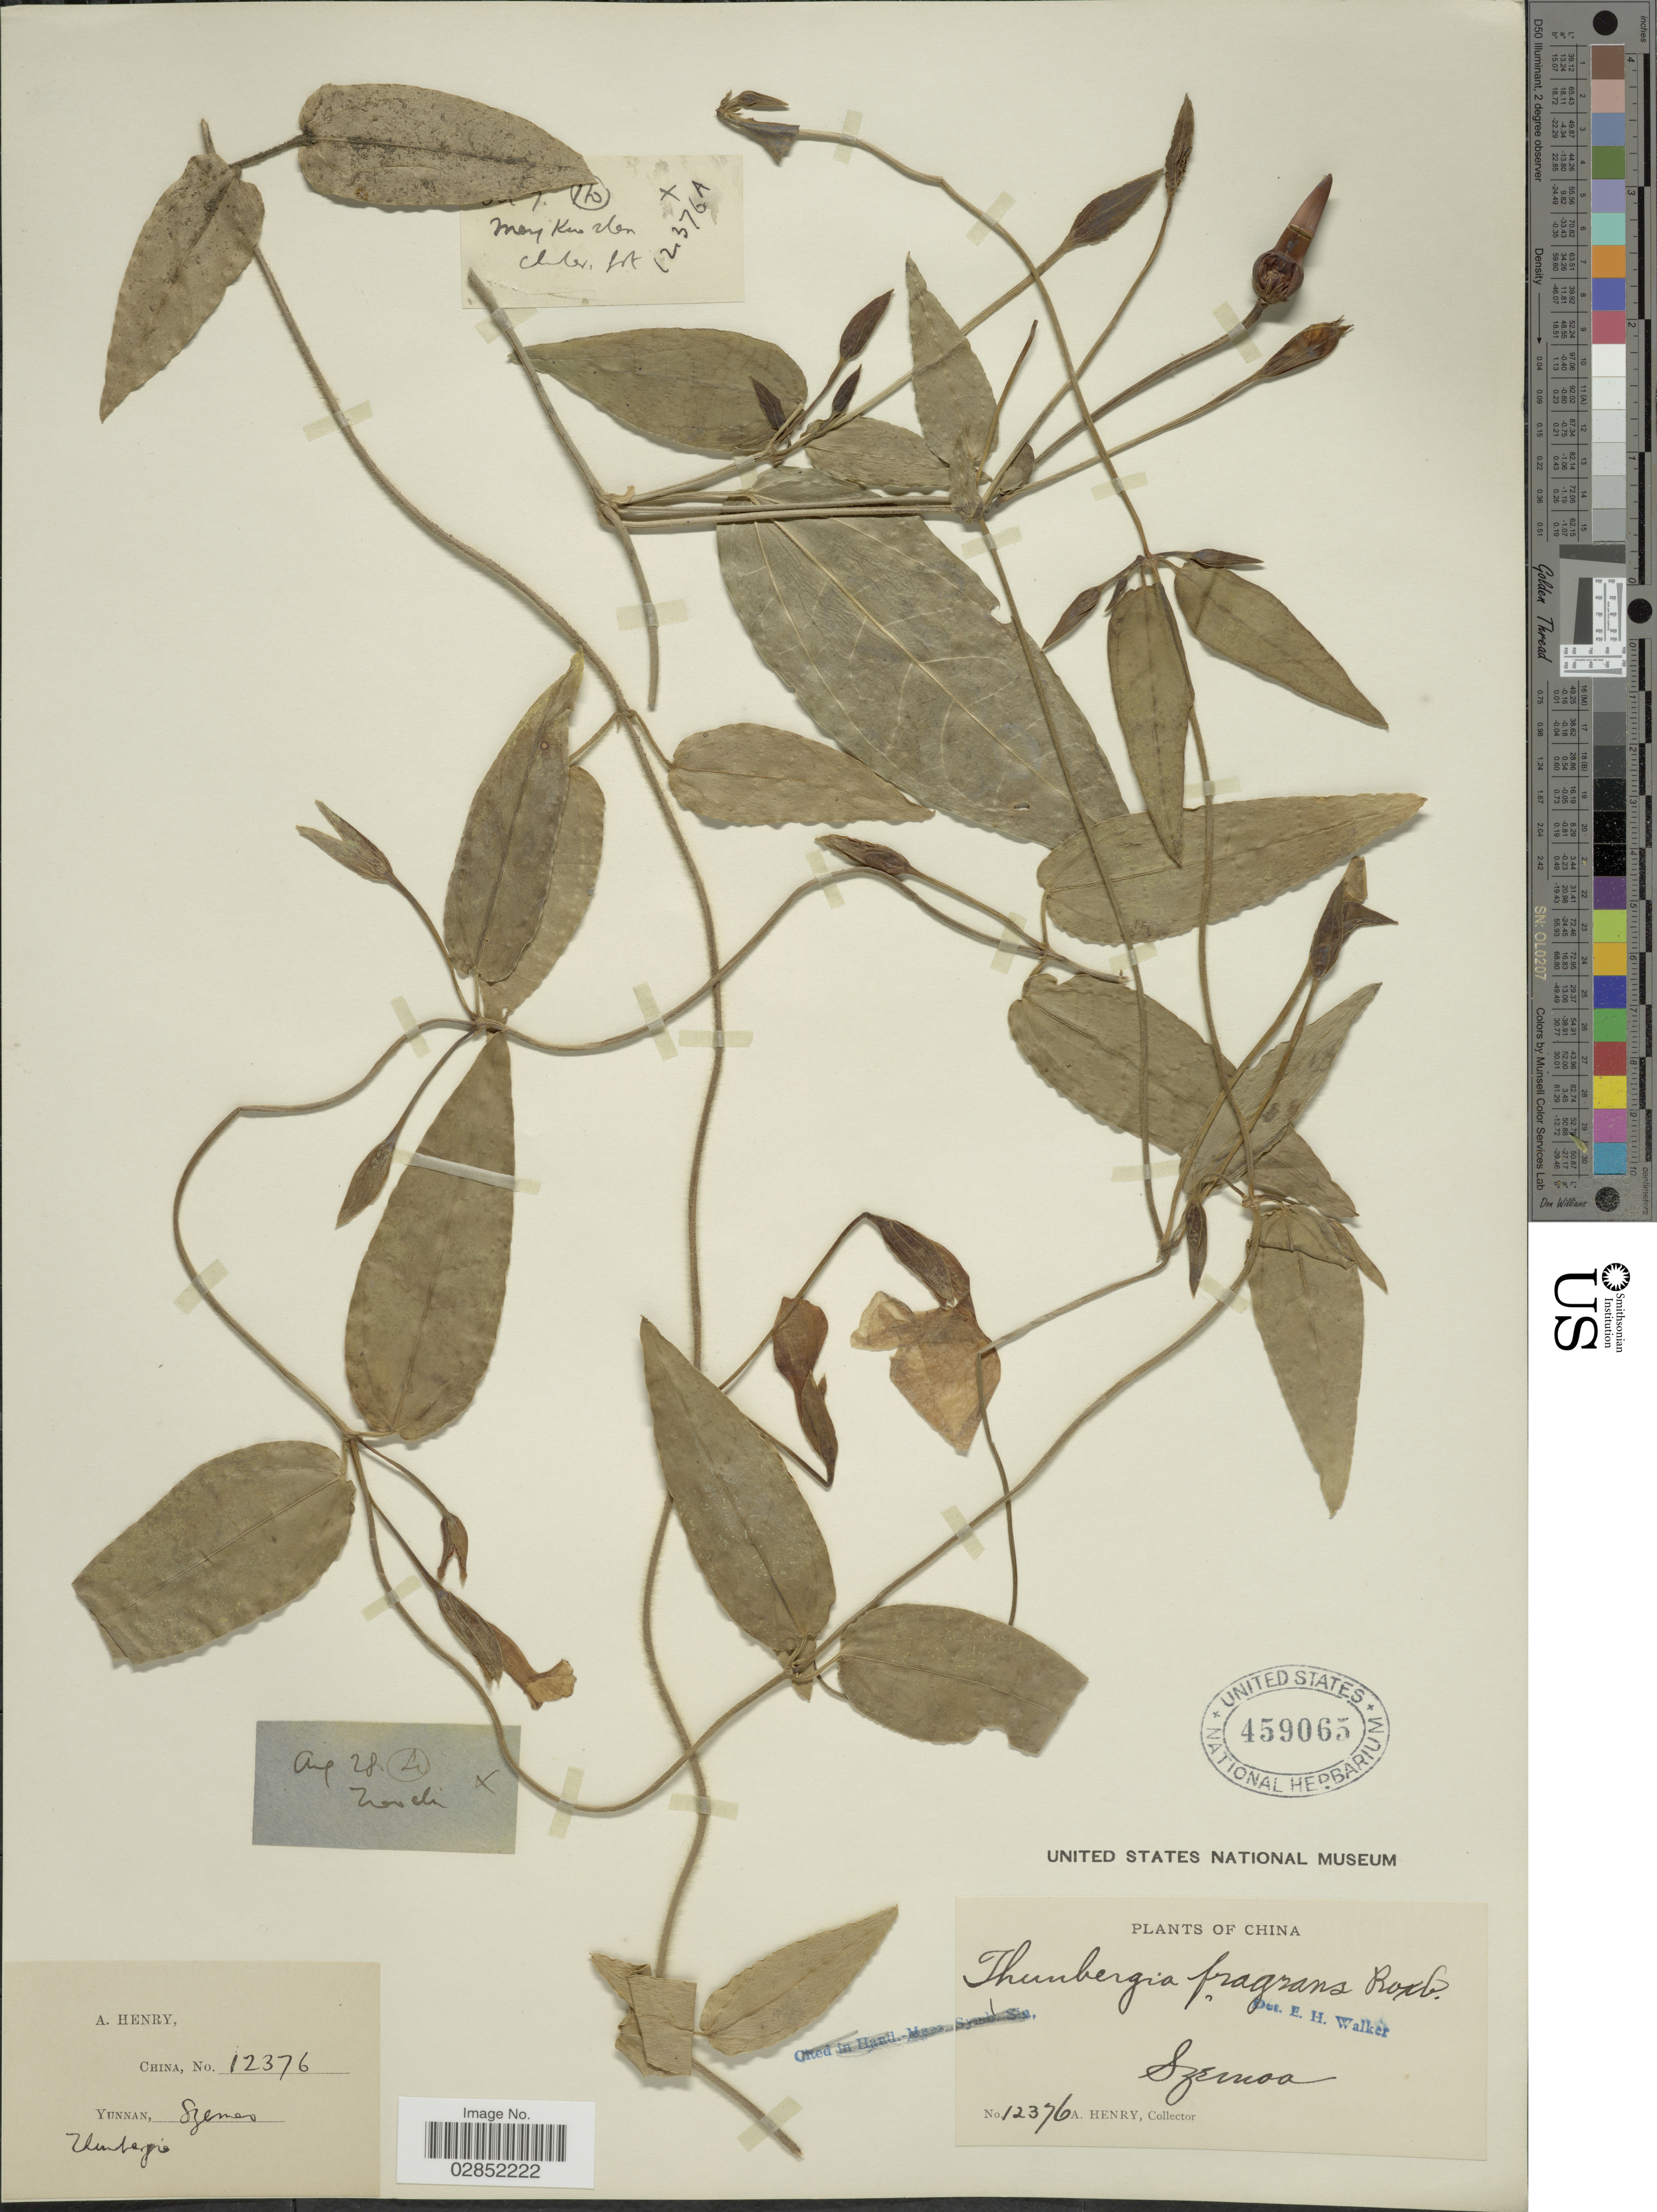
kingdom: Plantae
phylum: Tracheophyta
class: Magnoliopsida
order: Lamiales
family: Acanthaceae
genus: Thunbergia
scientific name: Thunbergia fragrans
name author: Roxb.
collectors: A. Henry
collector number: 12376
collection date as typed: Transcribed d/m/y: /8/28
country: China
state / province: Yunnan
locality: Szemoa.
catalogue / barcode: US 459065